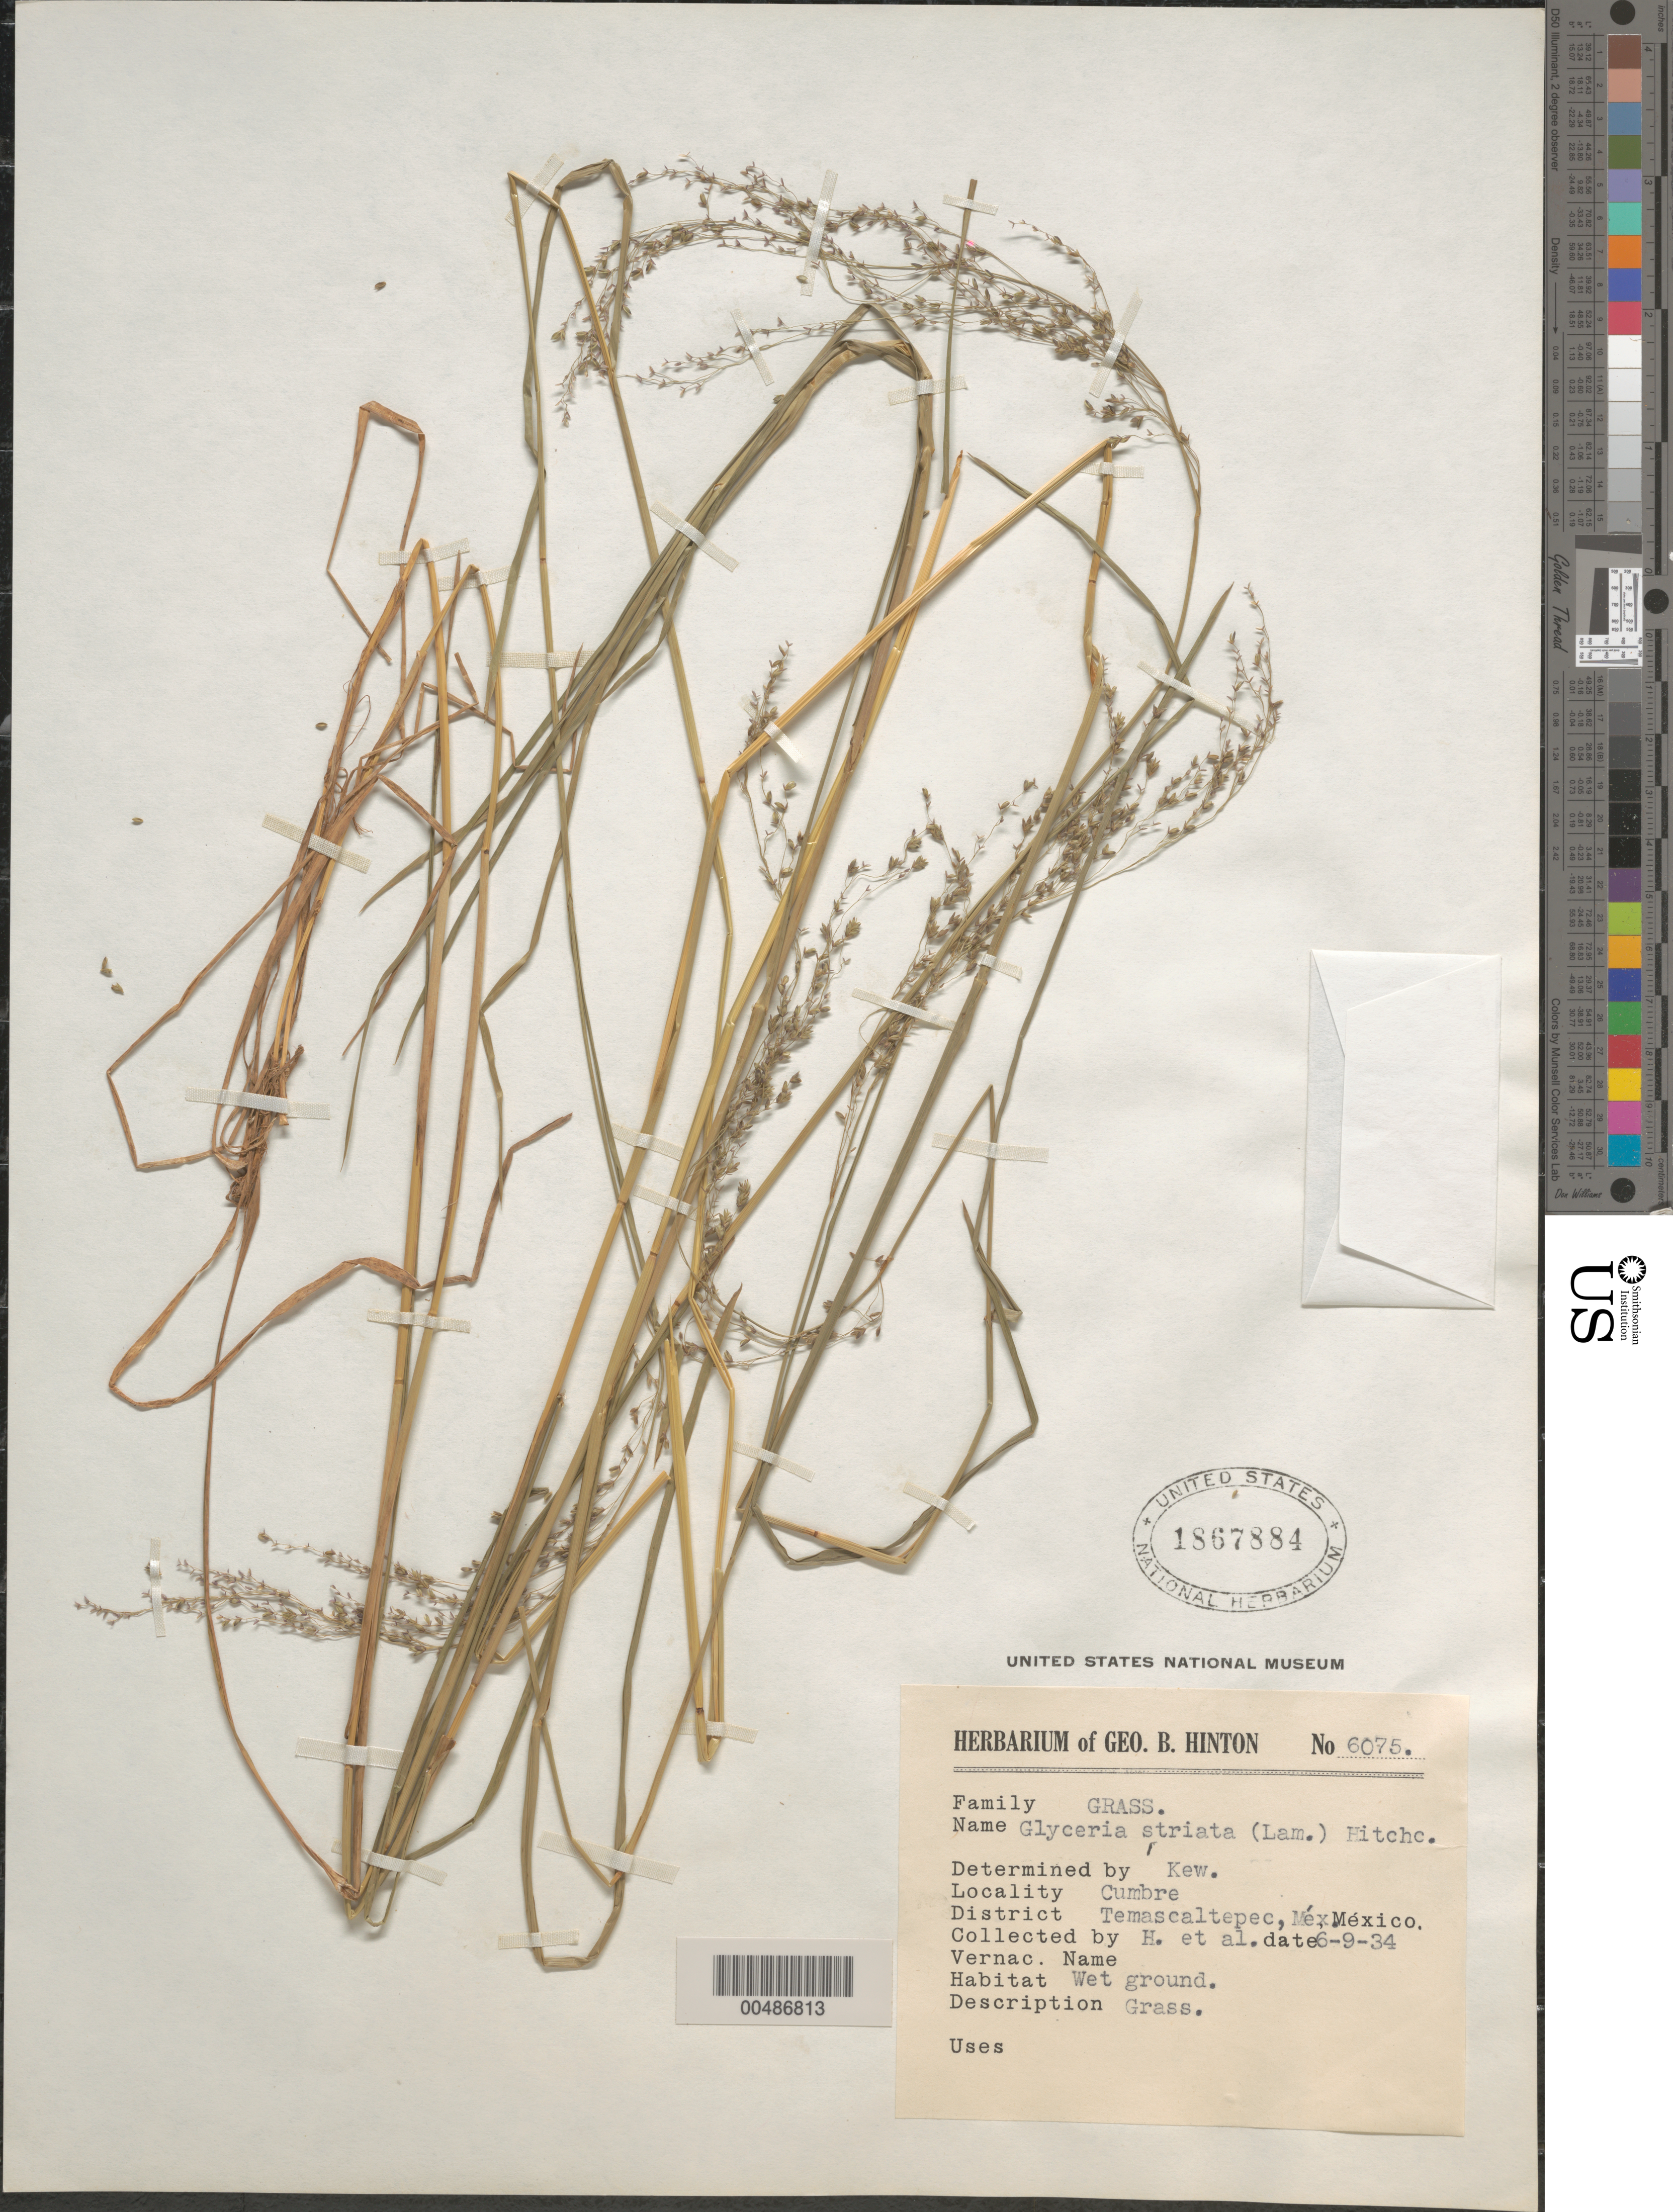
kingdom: Plantae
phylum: Tracheophyta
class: Liliopsida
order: Poales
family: Poaceae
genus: Glyceria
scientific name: Glyceria striata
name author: (Lam.) Hitchc.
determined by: Kew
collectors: G. B. Hinton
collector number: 6075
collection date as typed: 9 Jun 1934 or 6 Sep 1934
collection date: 1934-06-09 or 1934-09-06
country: Mexico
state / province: México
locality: Cumbre, Dist: Temascaltepec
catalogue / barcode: US 1867884